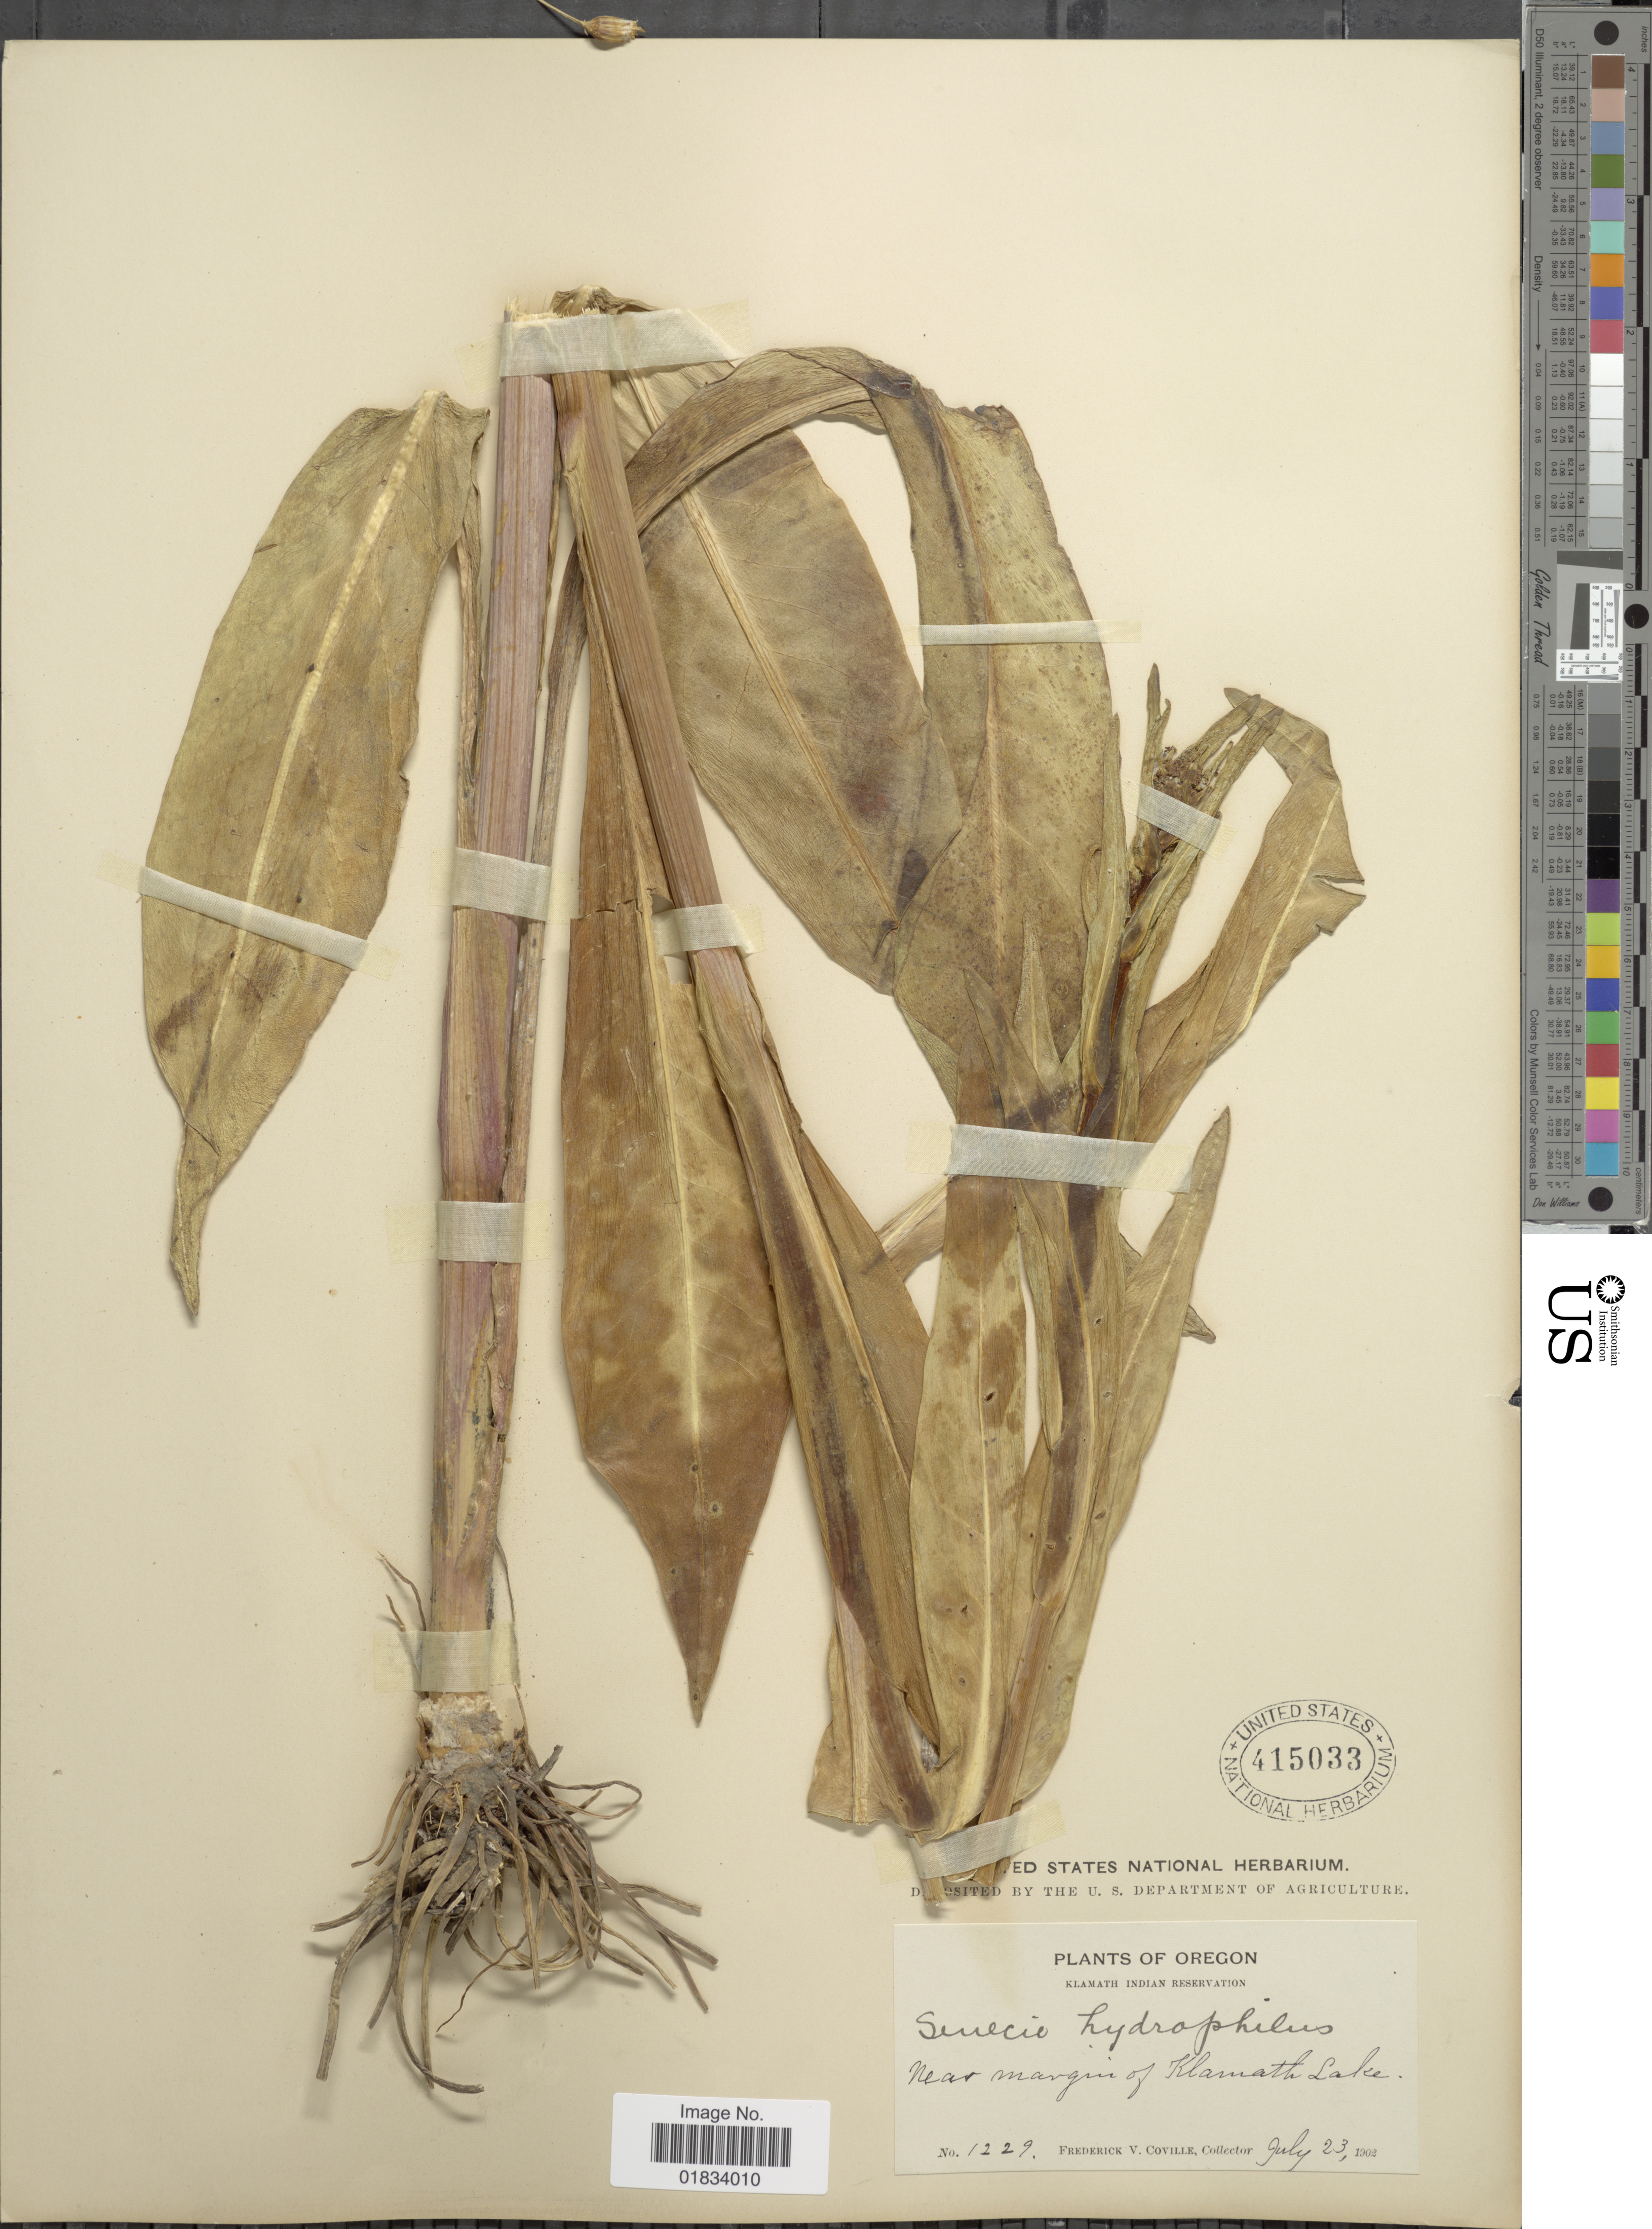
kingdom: Plantae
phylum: Tracheophyta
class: Magnoliopsida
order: Asterales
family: Asteraceae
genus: Senecio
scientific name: Senecio hydrophilus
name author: Nutt.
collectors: F. V. Coville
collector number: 1229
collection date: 1902-07-23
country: United States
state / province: Oregon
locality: Klamath Indian Reservation, near margin of Klamath Lake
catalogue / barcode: US 415033